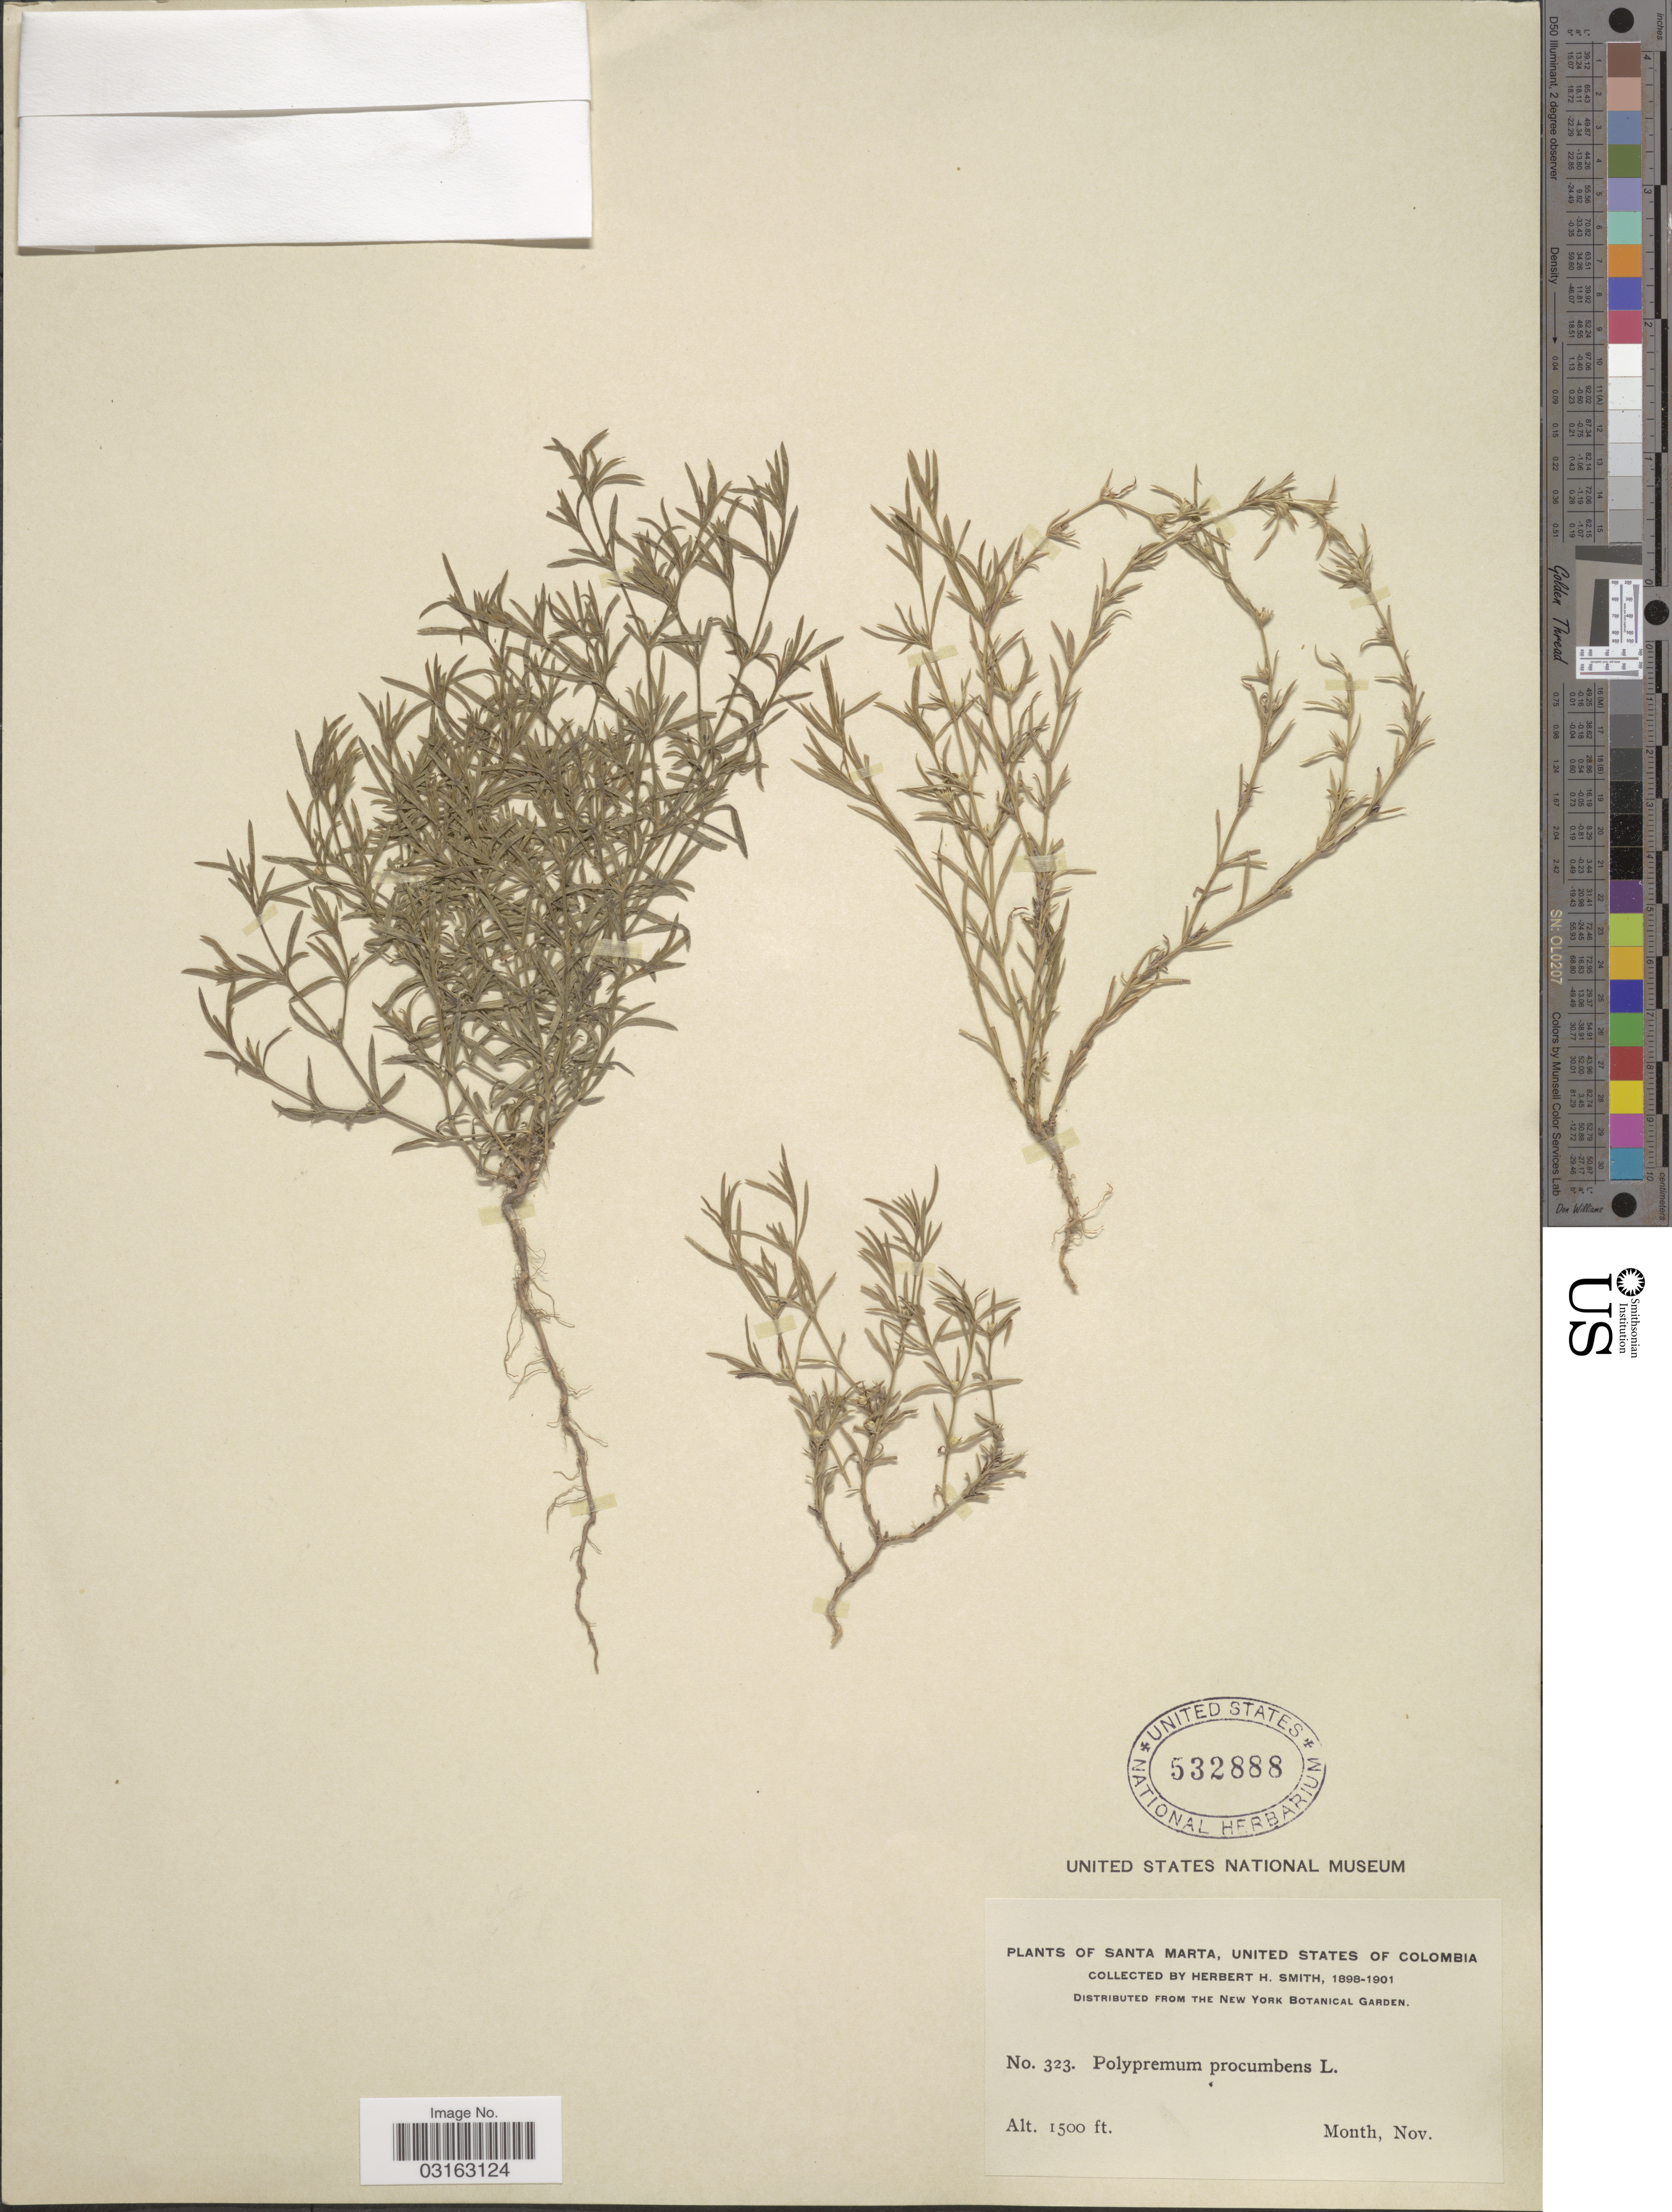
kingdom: Plantae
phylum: Tracheophyta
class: Magnoliopsida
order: Lamiales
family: Tetrachondraceae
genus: Polypremum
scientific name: Polypremum procumbens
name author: L.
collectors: Herbert H. Smith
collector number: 323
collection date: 1898-11/1901-11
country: Colombia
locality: Santa Marta, United States of Colombia.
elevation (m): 457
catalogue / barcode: US 532888